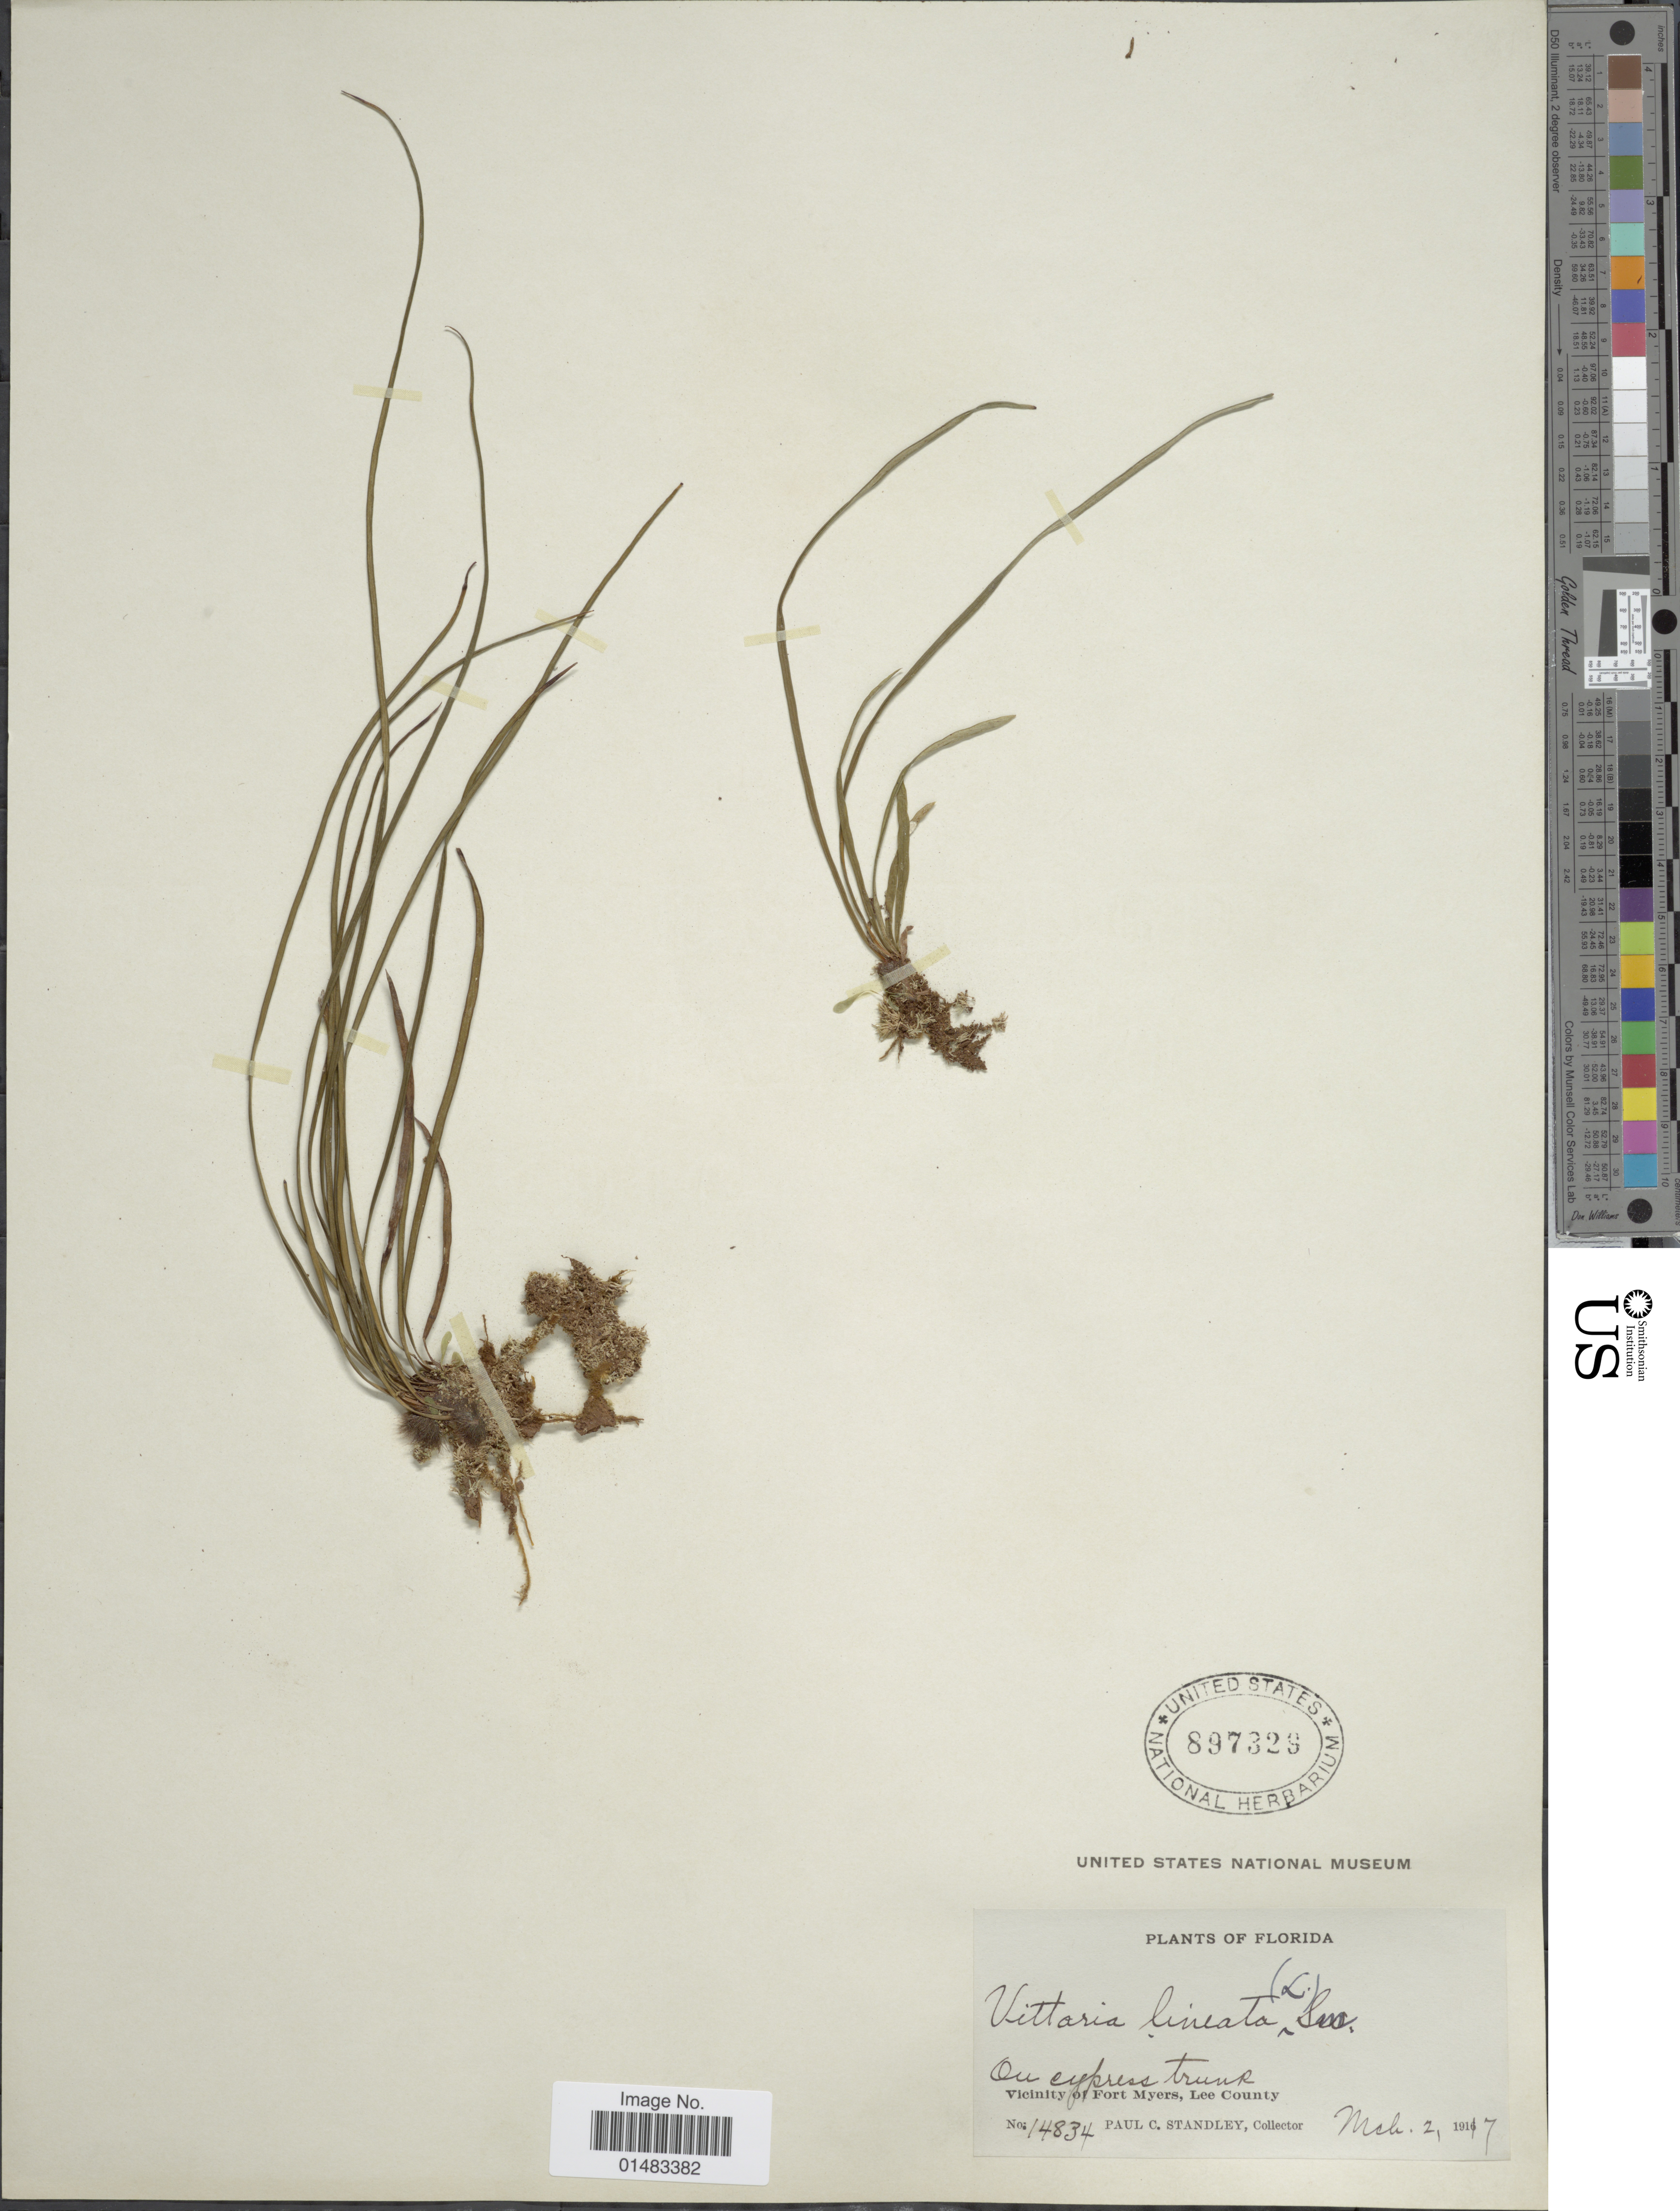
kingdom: Plantae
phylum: Tracheophyta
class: Polypodiopsida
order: Polypodiales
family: Pteridaceae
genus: Vittaria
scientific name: Vittaria lineata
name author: (L.) Sm.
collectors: P. C. Standley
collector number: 14834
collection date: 1917-03-02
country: United States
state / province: Florida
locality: Plants of Florida, Vicinity of Fort Myers, Lee County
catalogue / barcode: US 897328